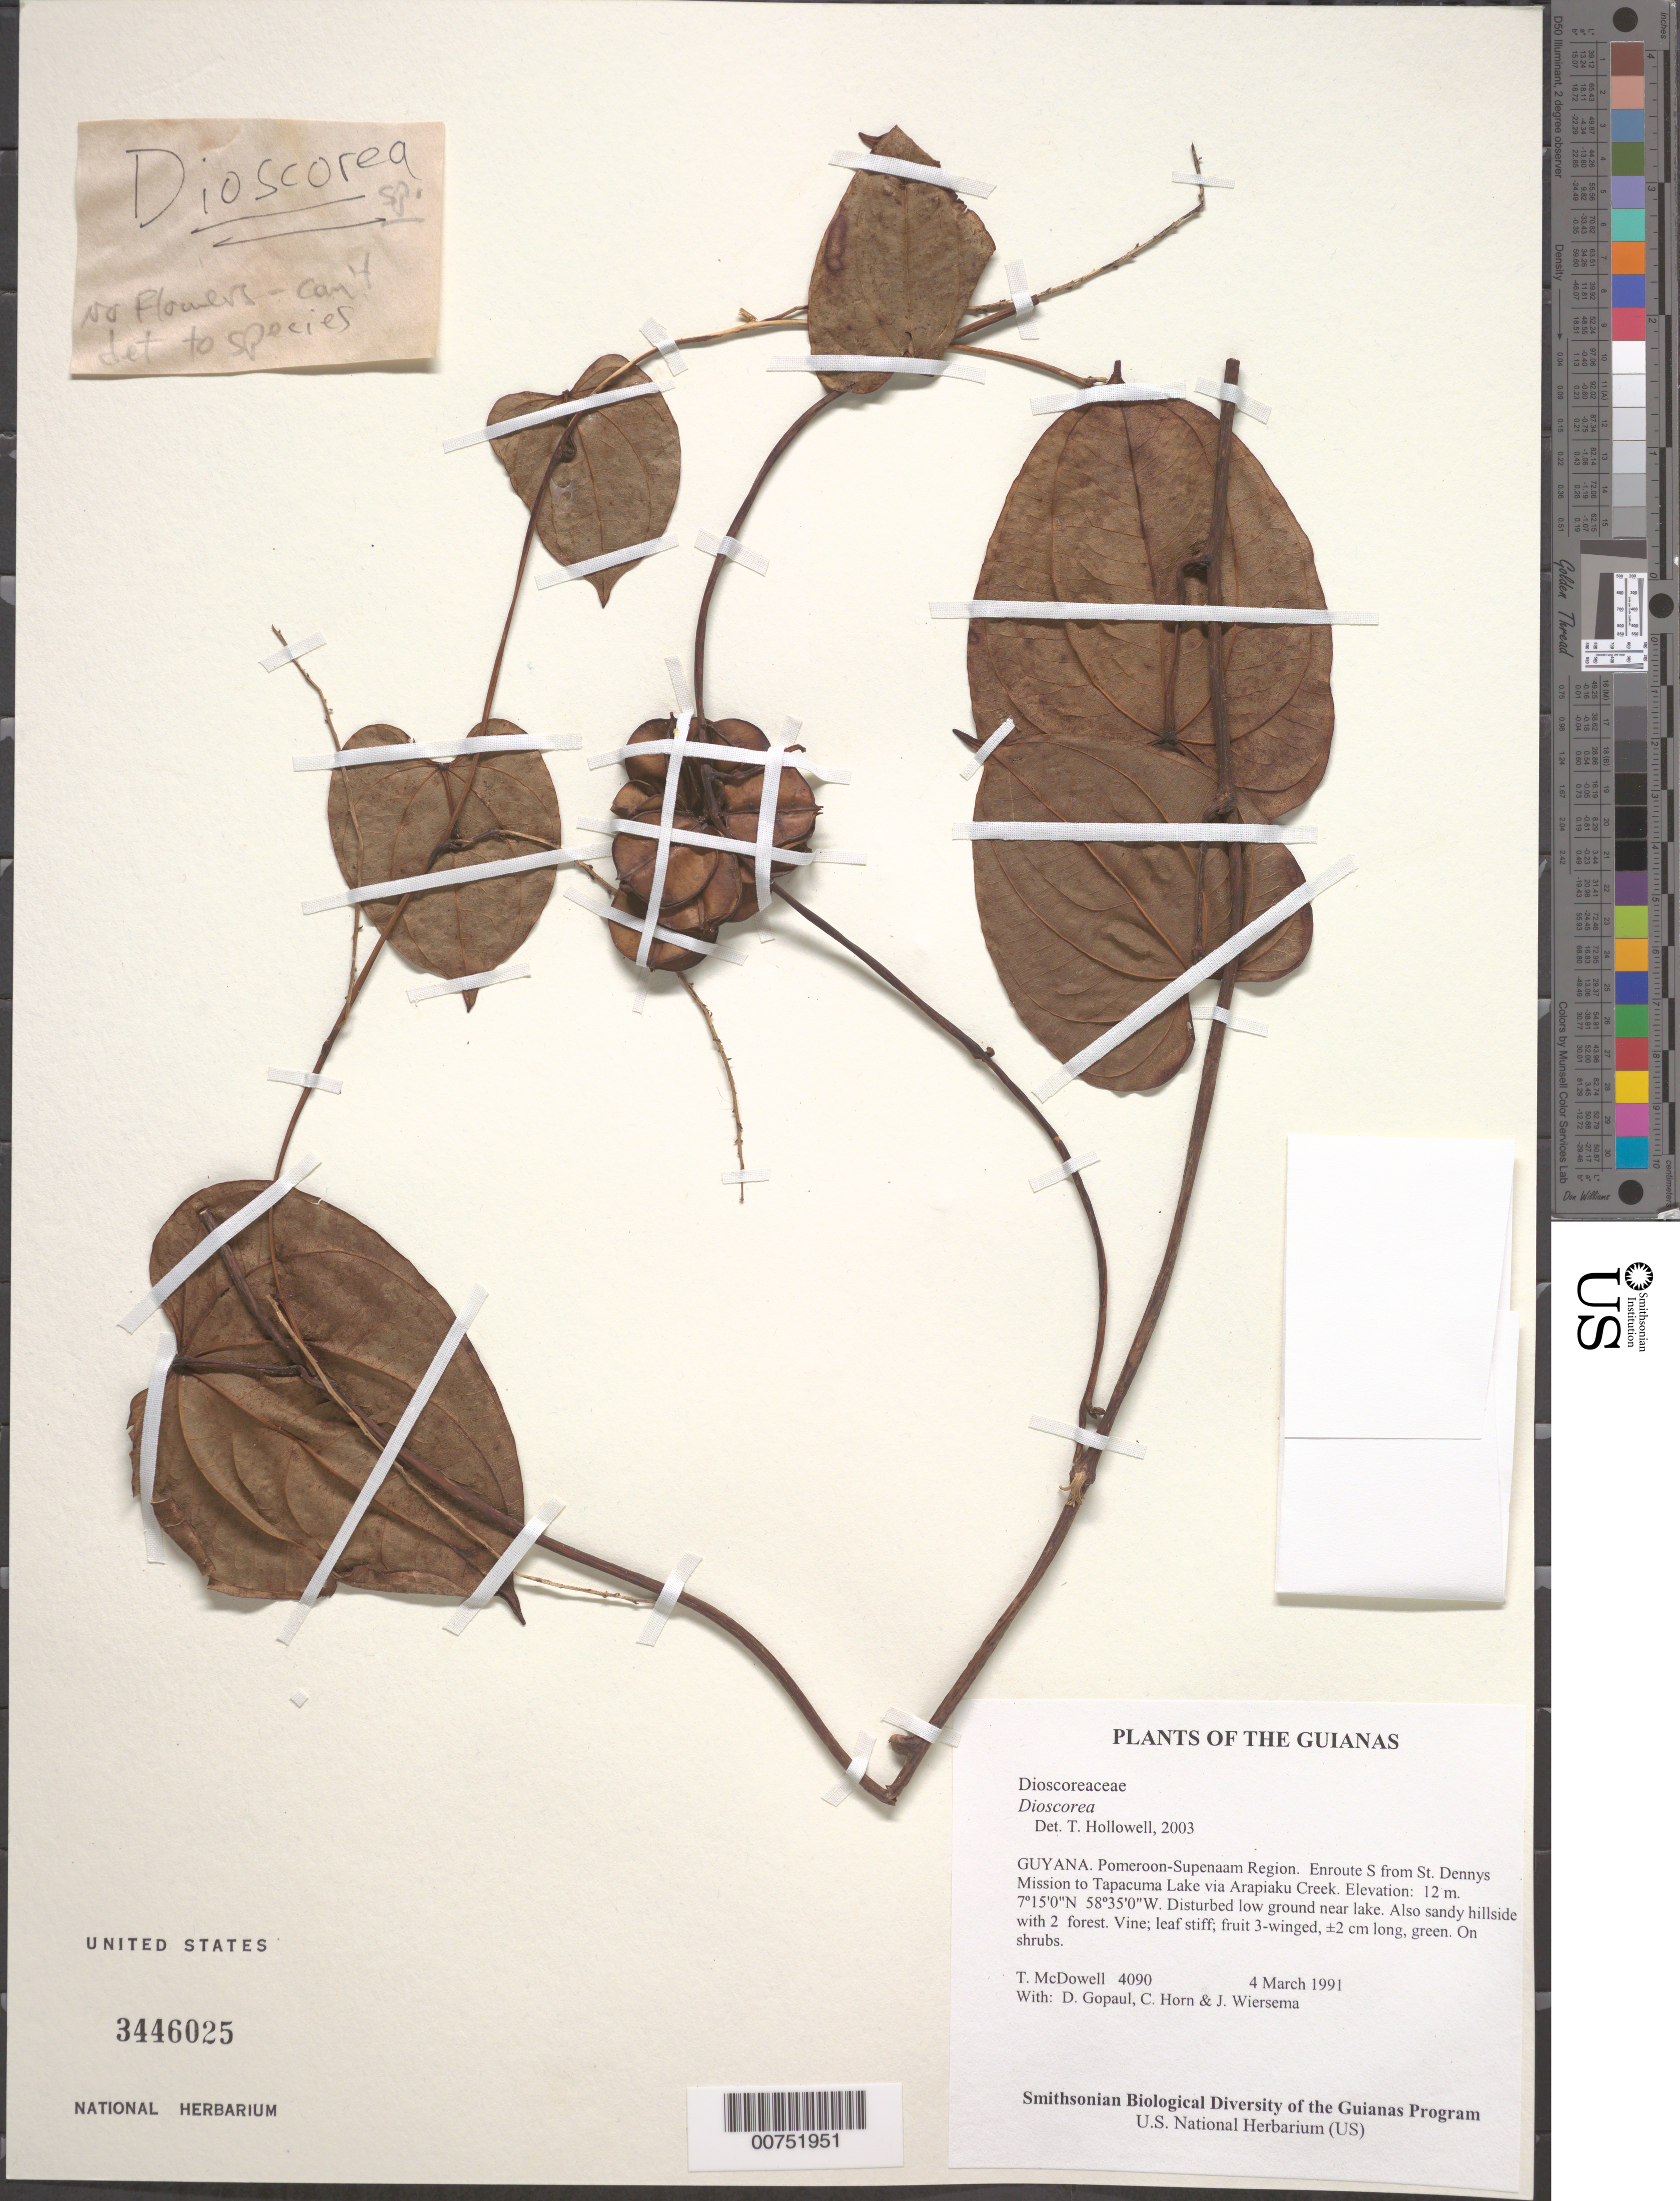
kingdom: Plantae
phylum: Tracheophyta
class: Liliopsida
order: Dioscoreales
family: Dioscoreaceae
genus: Dioscorea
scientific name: Dioscorea sp.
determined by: Hollowell, T. H., (BOT), Smithsonian Institution - National Museum of Natural History (UNITED STATES)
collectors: T. McDowell, D. Gopaul, C. N. Horn & J. H. Wiersema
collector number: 4090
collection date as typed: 4 March 1991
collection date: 1991-03-04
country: Guyana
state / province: Pomeroon-Supenaam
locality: Enroute S from St. Dennys Mission to Tapacuma Lake via Arapiaku Creek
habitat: Disturbed low ground near lake. Also sandy hillside with secondary forest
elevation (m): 12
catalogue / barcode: US 3446025